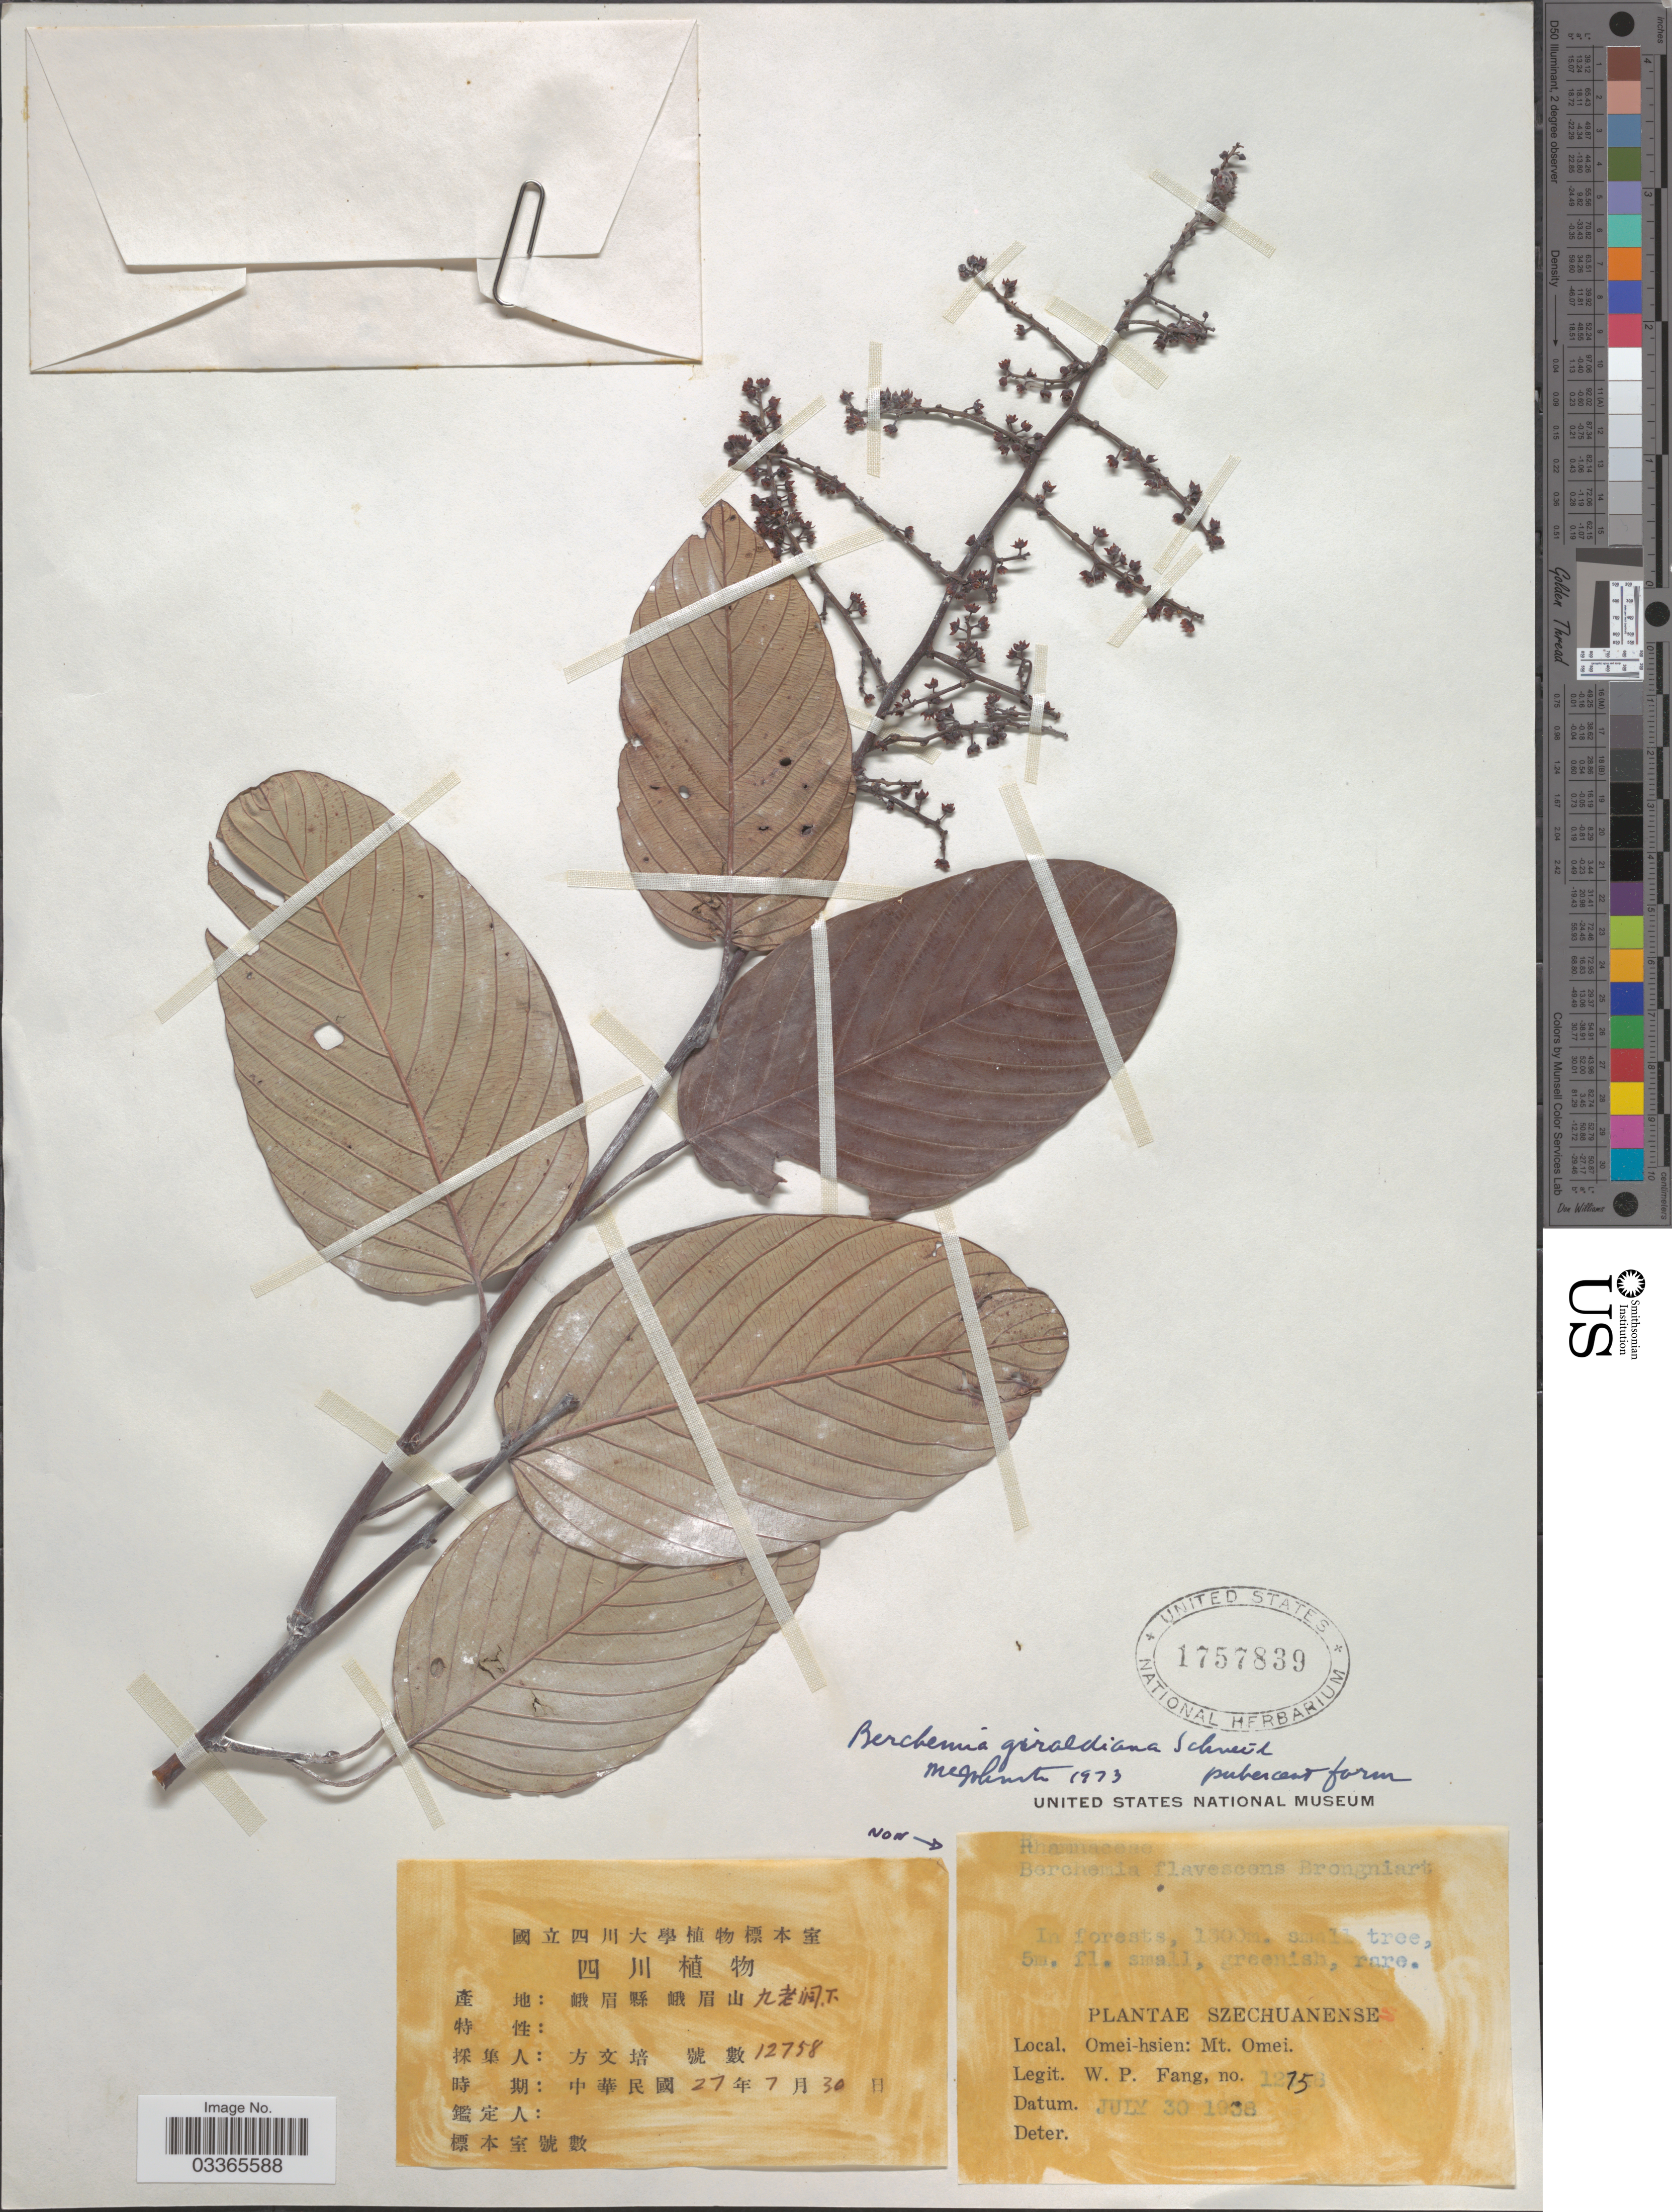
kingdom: Plantae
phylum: Tracheophyta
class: Magnoliopsida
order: Rosales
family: Rhamnaceae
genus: Berchemia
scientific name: Berchemia giraldiana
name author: C.K. Schneid.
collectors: W. P. Fang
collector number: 12758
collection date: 1938-07-27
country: China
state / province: Sichuan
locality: Omei-hsien: Mt. Omei.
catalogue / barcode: US 1757839